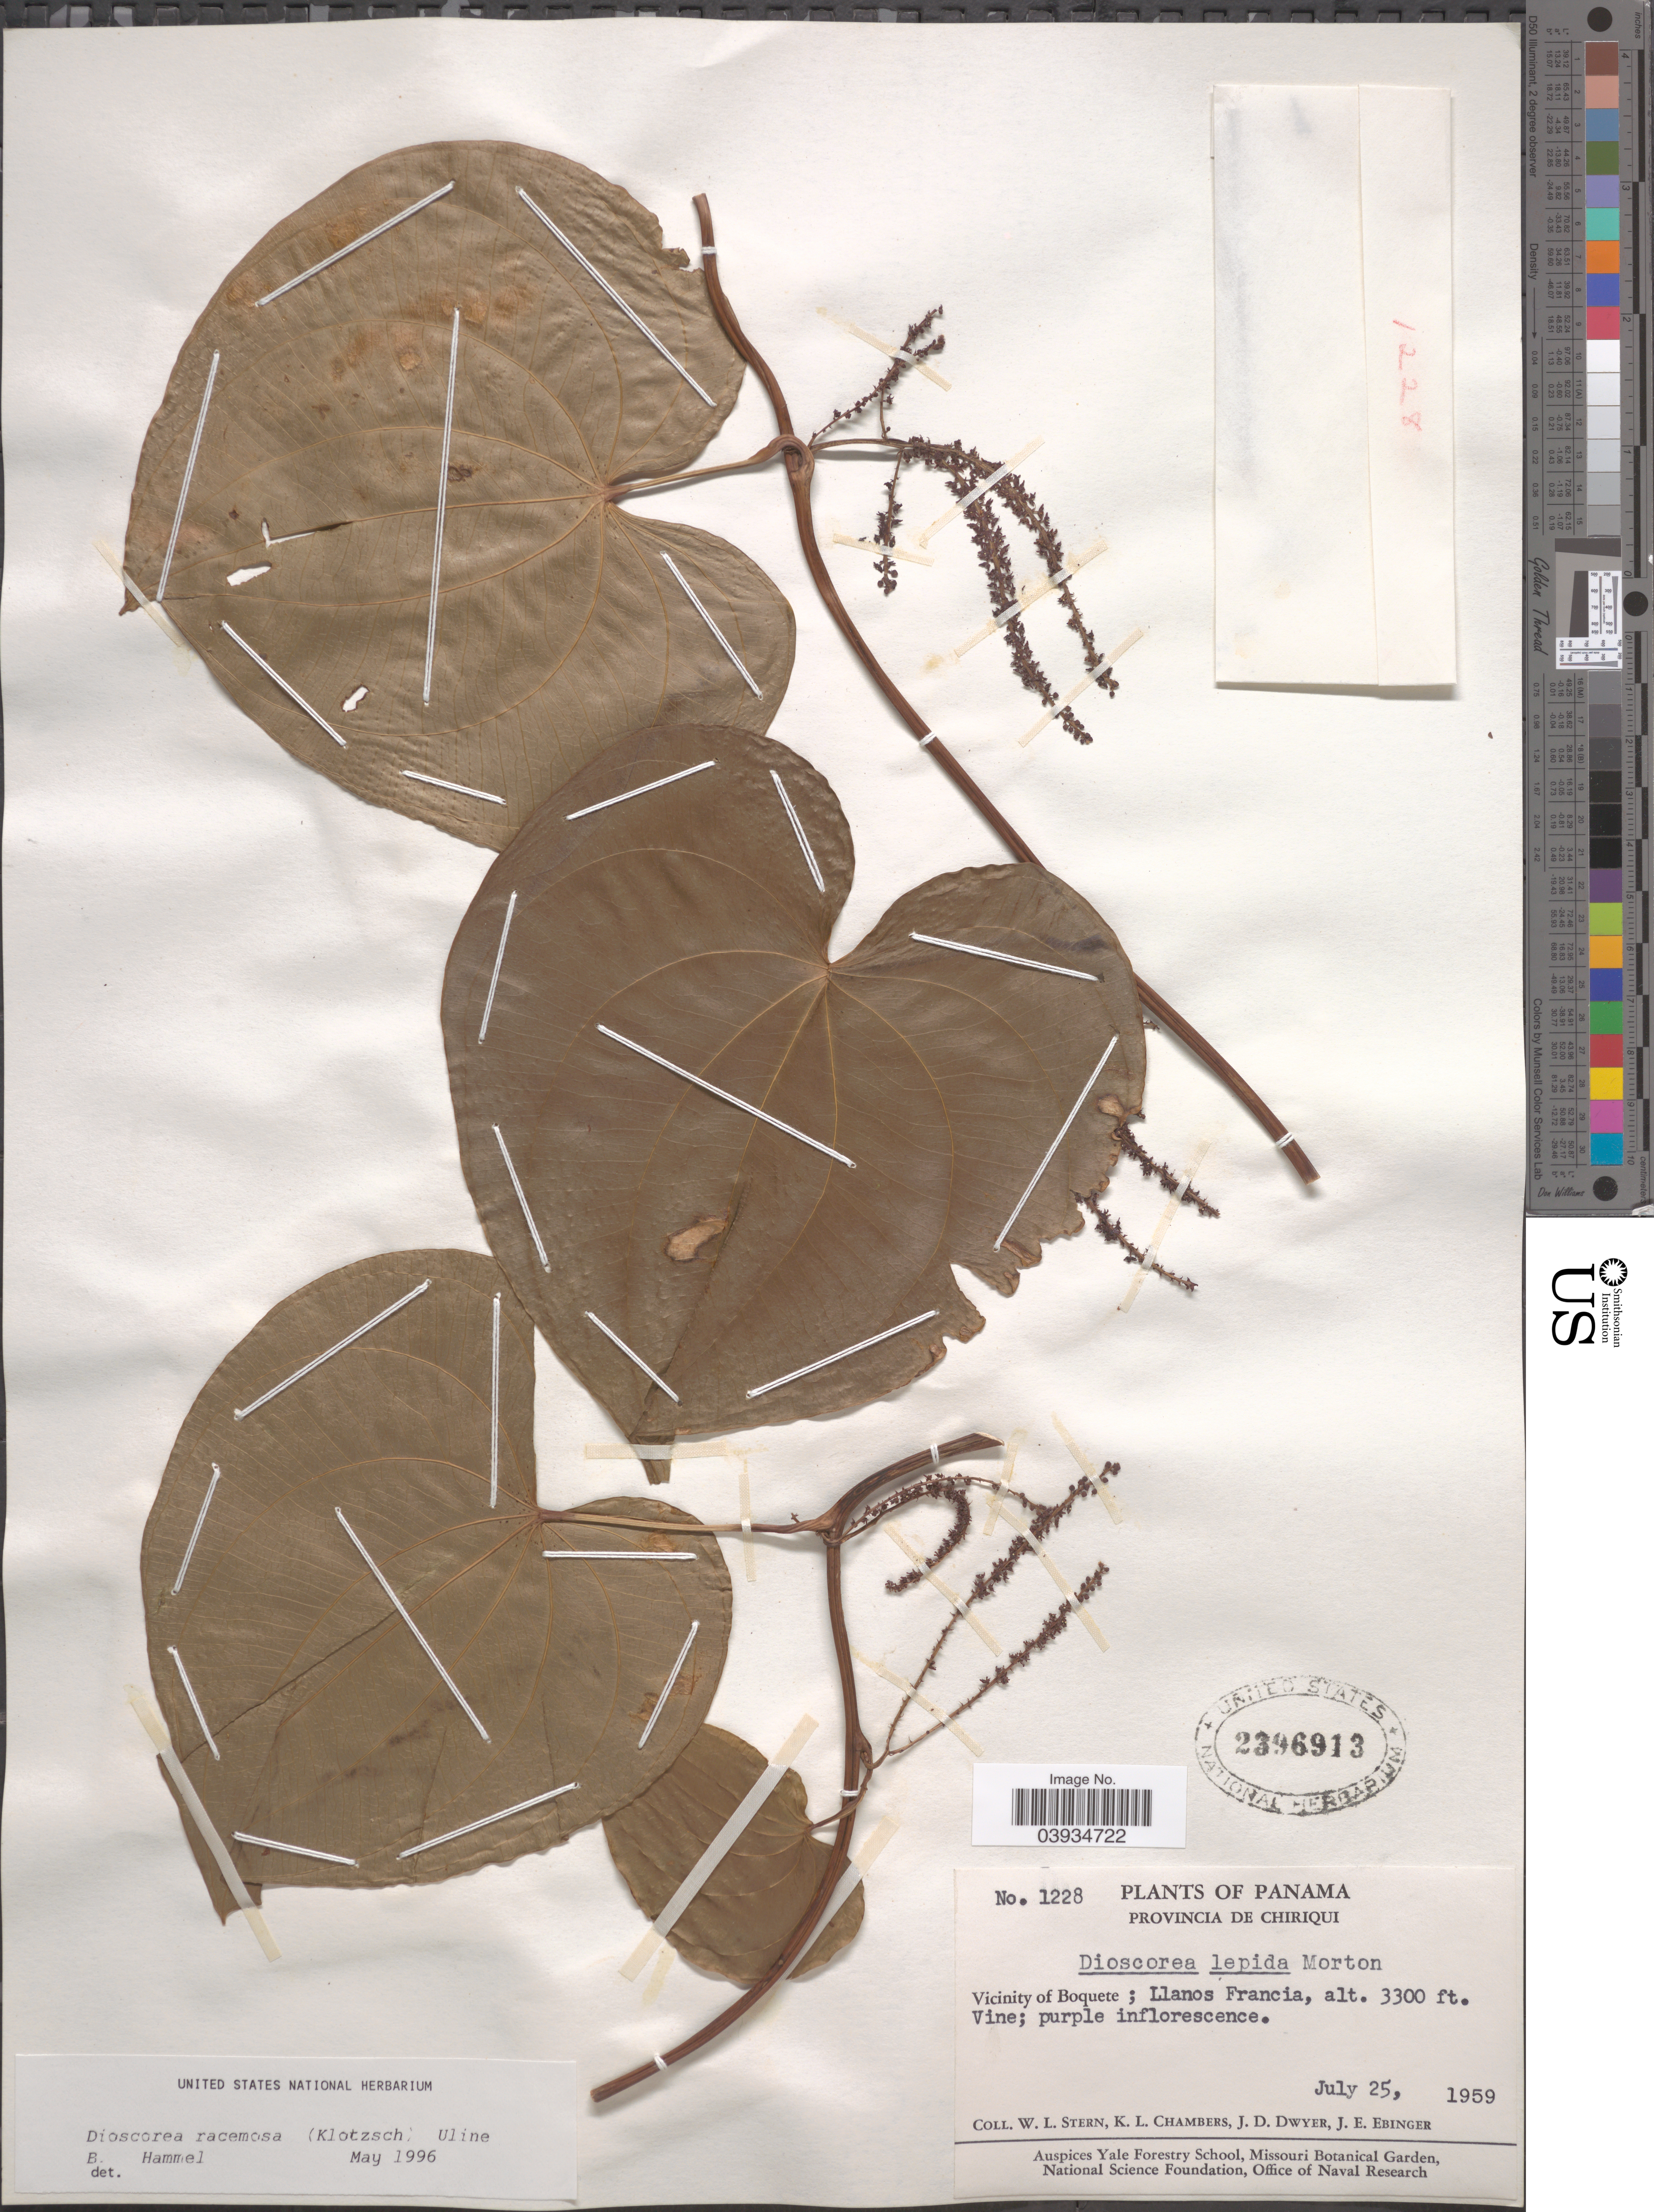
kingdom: Plantae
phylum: Tracheophyta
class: Liliopsida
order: Dioscoreales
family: Dioscoreaceae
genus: Dioscorea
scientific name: Dioscorea racemosa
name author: Rusby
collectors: W. L. Stern, K. Chambers, J. D. Dwyer & J. Ebinger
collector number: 1228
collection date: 1959-07-25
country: Panama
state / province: Chiriqui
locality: Vicinity of Boquete; Llanos Francia.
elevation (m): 1006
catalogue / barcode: US 2396913